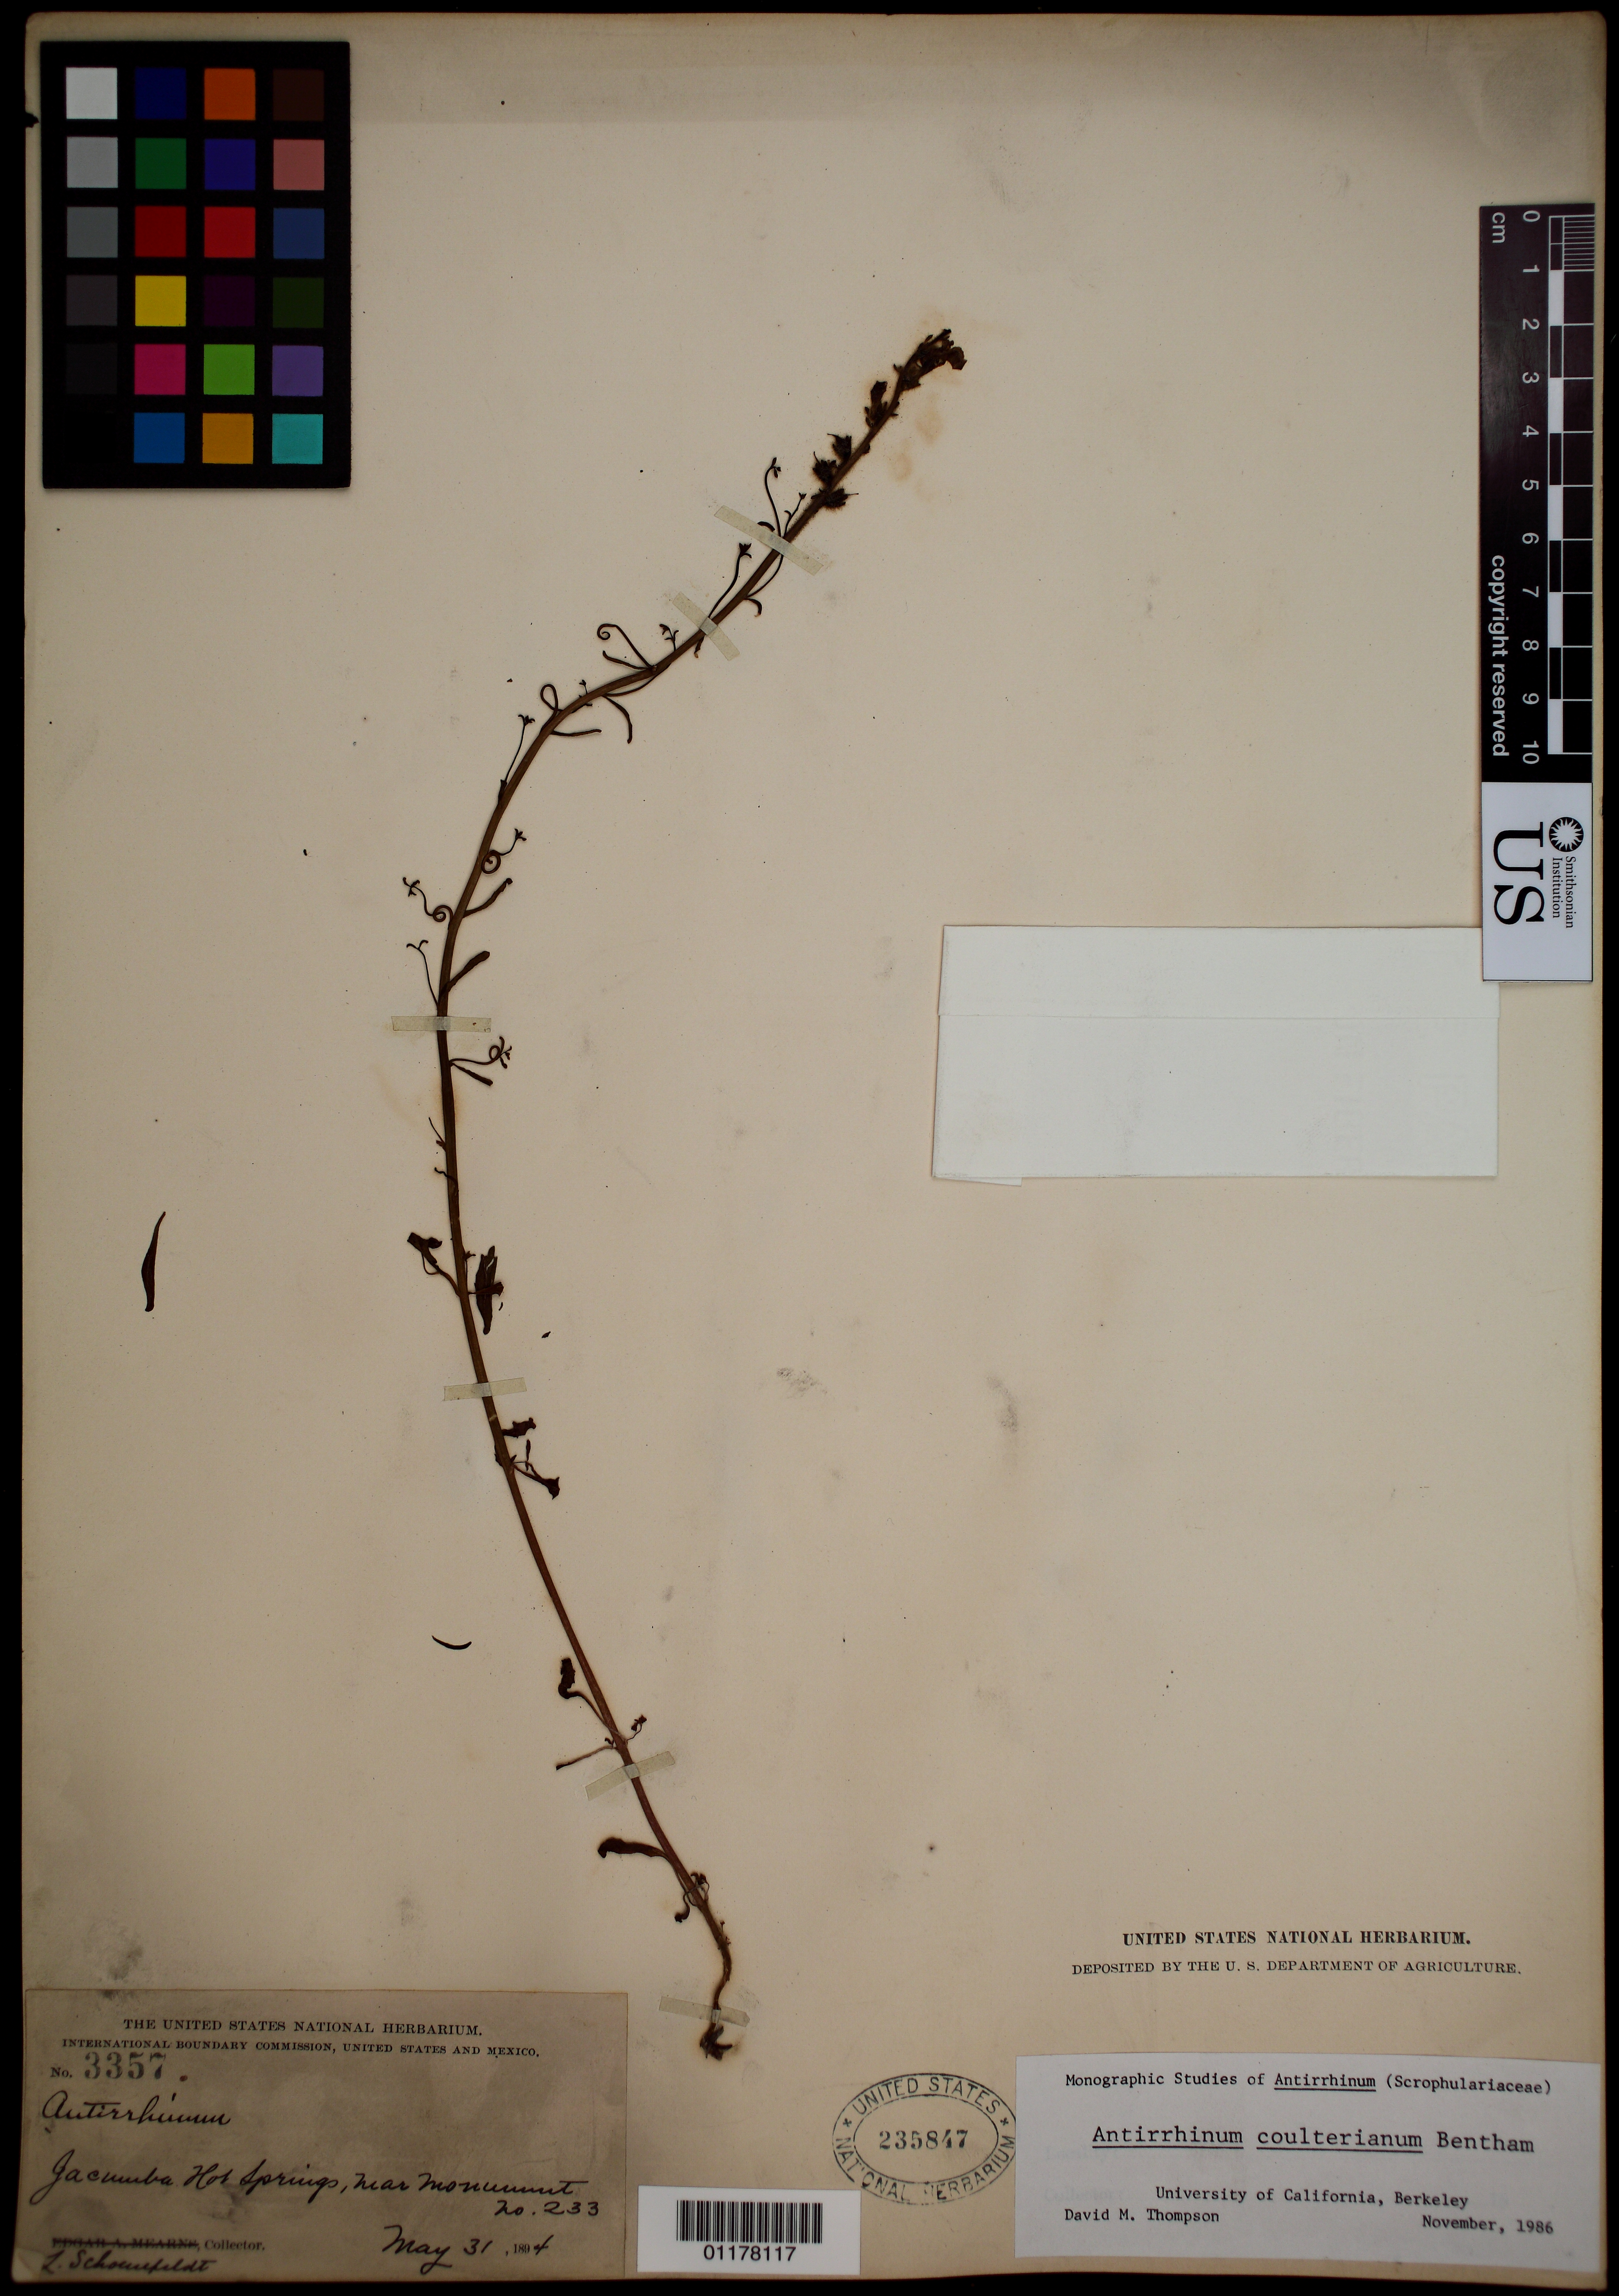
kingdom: Plantae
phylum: Tracheophyta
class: Magnoliopsida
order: Lamiales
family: Plantaginaceae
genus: Sairocarpus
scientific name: Sairocarpus coulterianus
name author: (Benth.) D.A. Sutton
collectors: L. Schounfeldt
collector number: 3357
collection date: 1894-05-31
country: United States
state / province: California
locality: Jacumba Hot Springs, near Monument 233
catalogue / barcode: US 235847